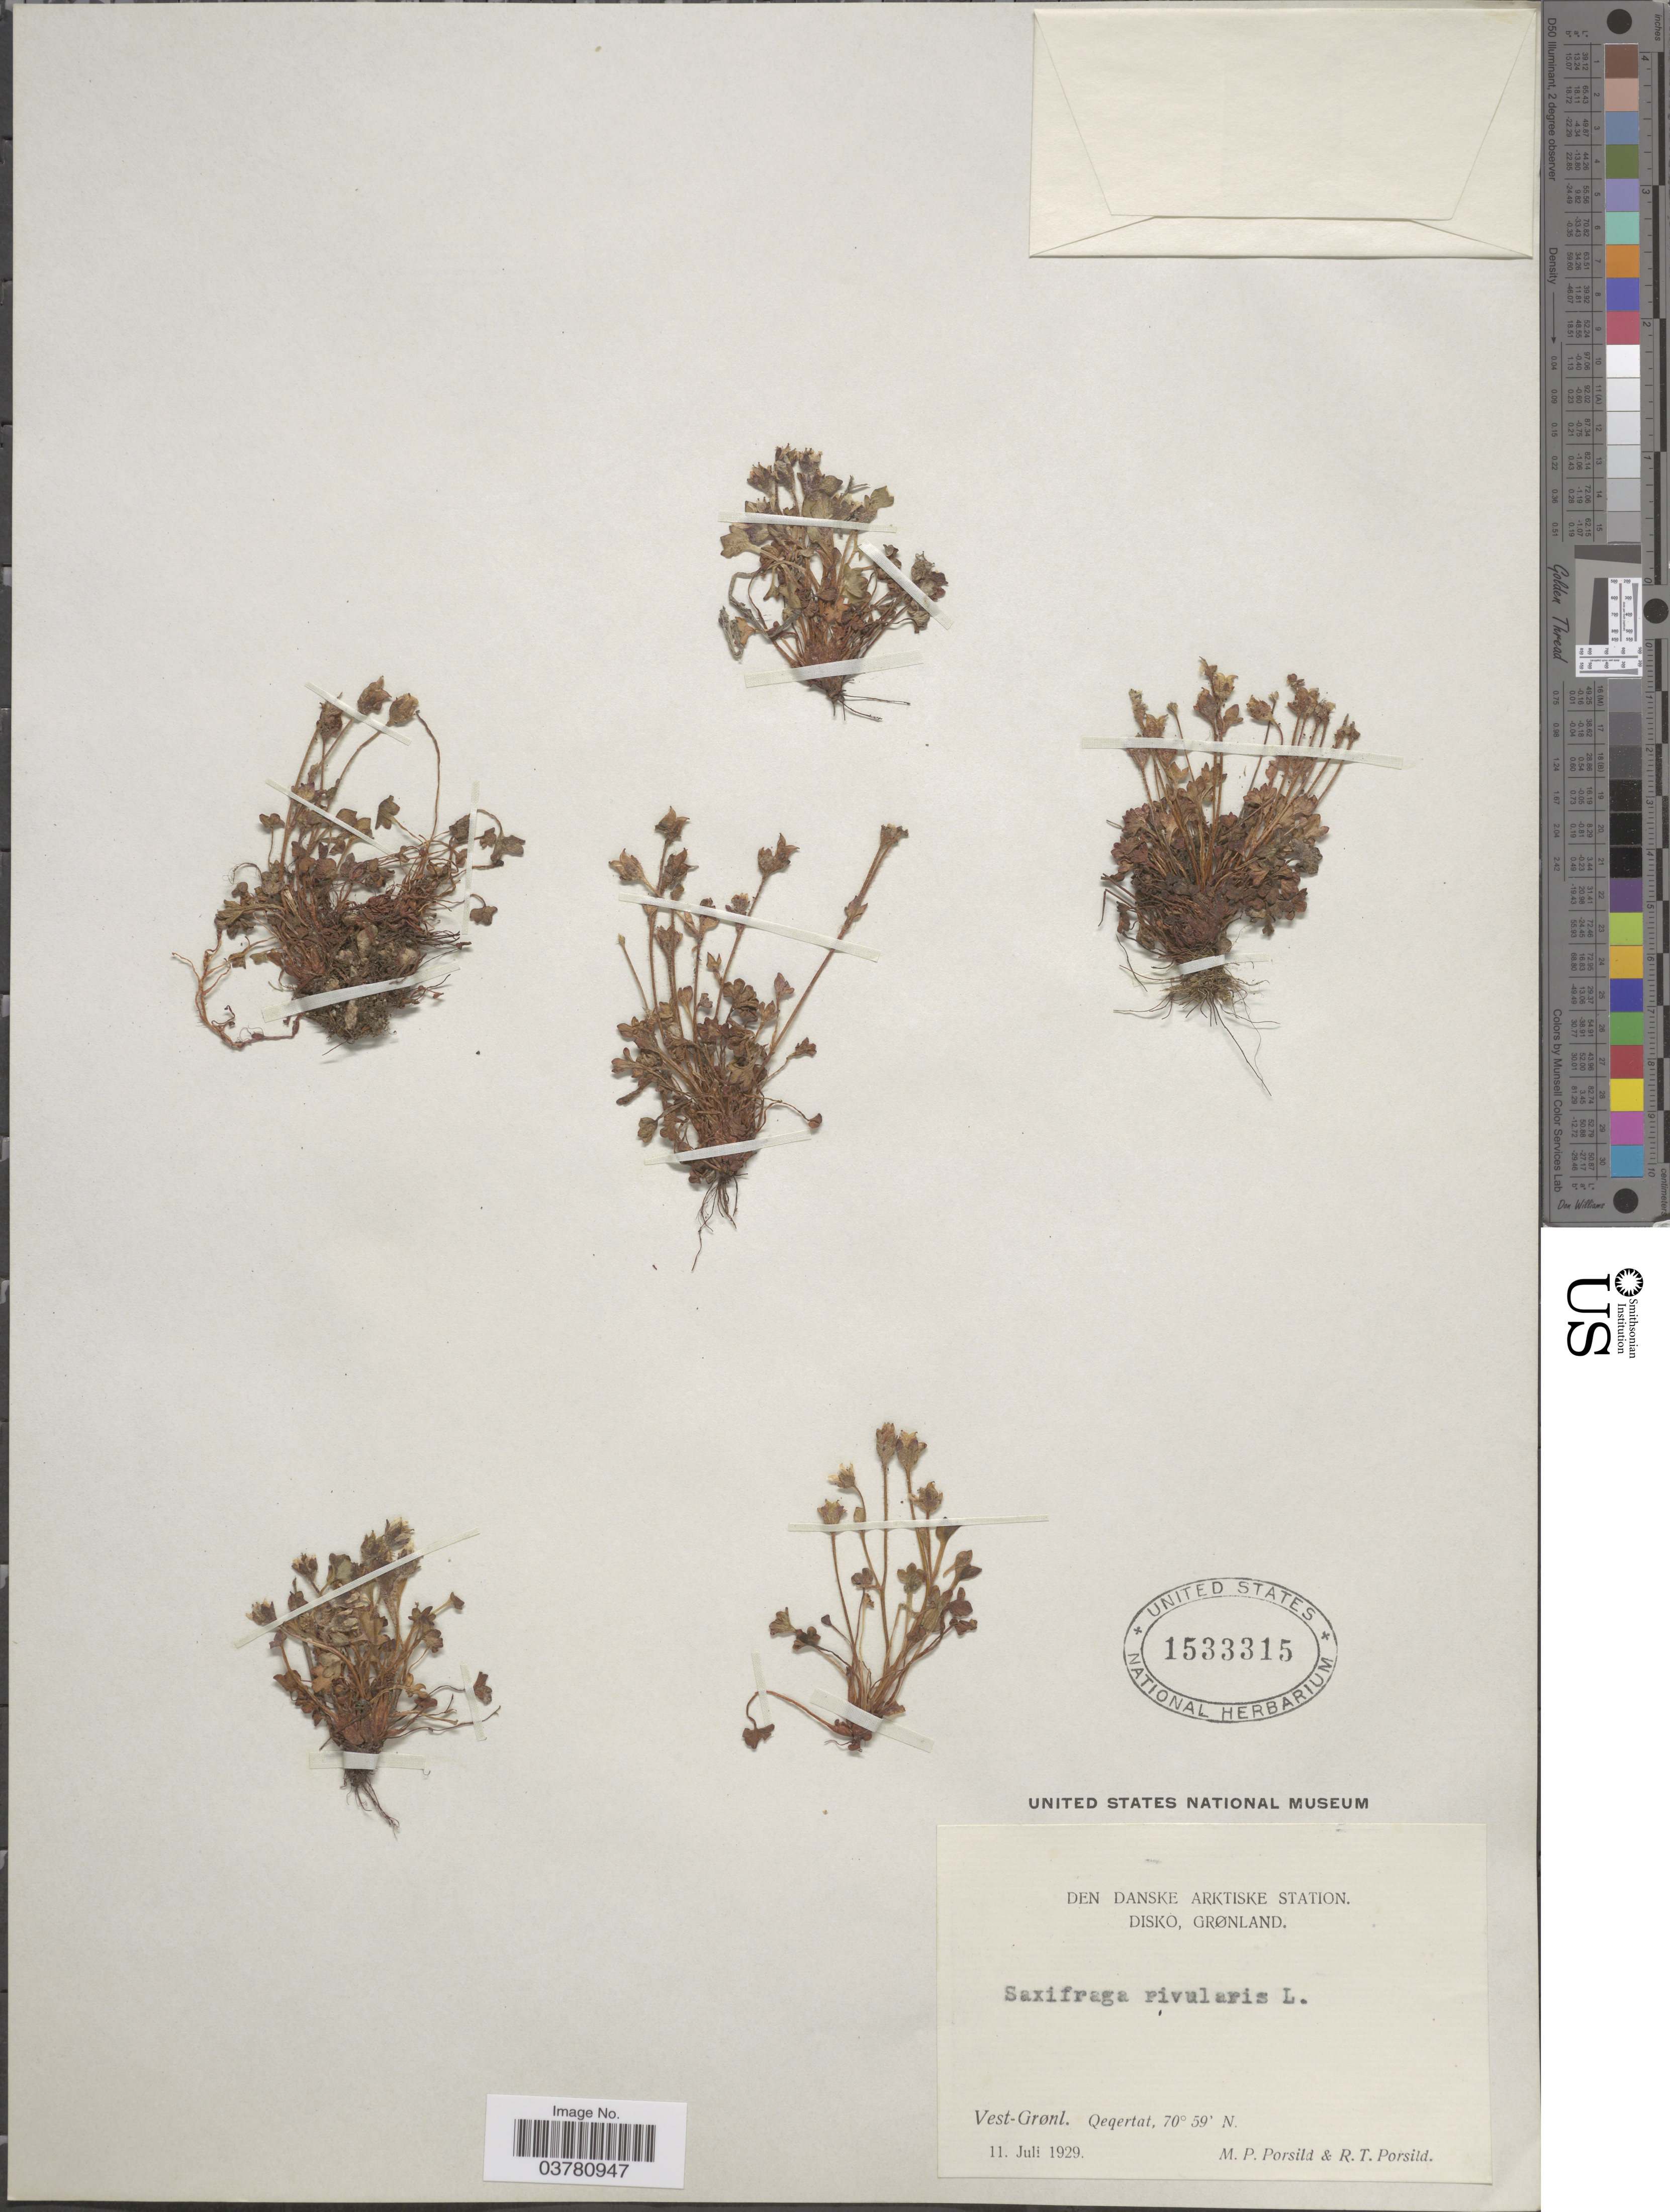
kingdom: Plantae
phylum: Tracheophyta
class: Magnoliopsida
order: Saxifragales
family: Saxifragaceae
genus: Saxifraga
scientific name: Saxifraga rivularis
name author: L.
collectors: M. P. Porsild & R. T. Porsild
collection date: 1929-07-11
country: Greenland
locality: Den Danske Arktiske Station. Disko, Grønland. Vest-Grønl. Qeqertat.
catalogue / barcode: US 1533315